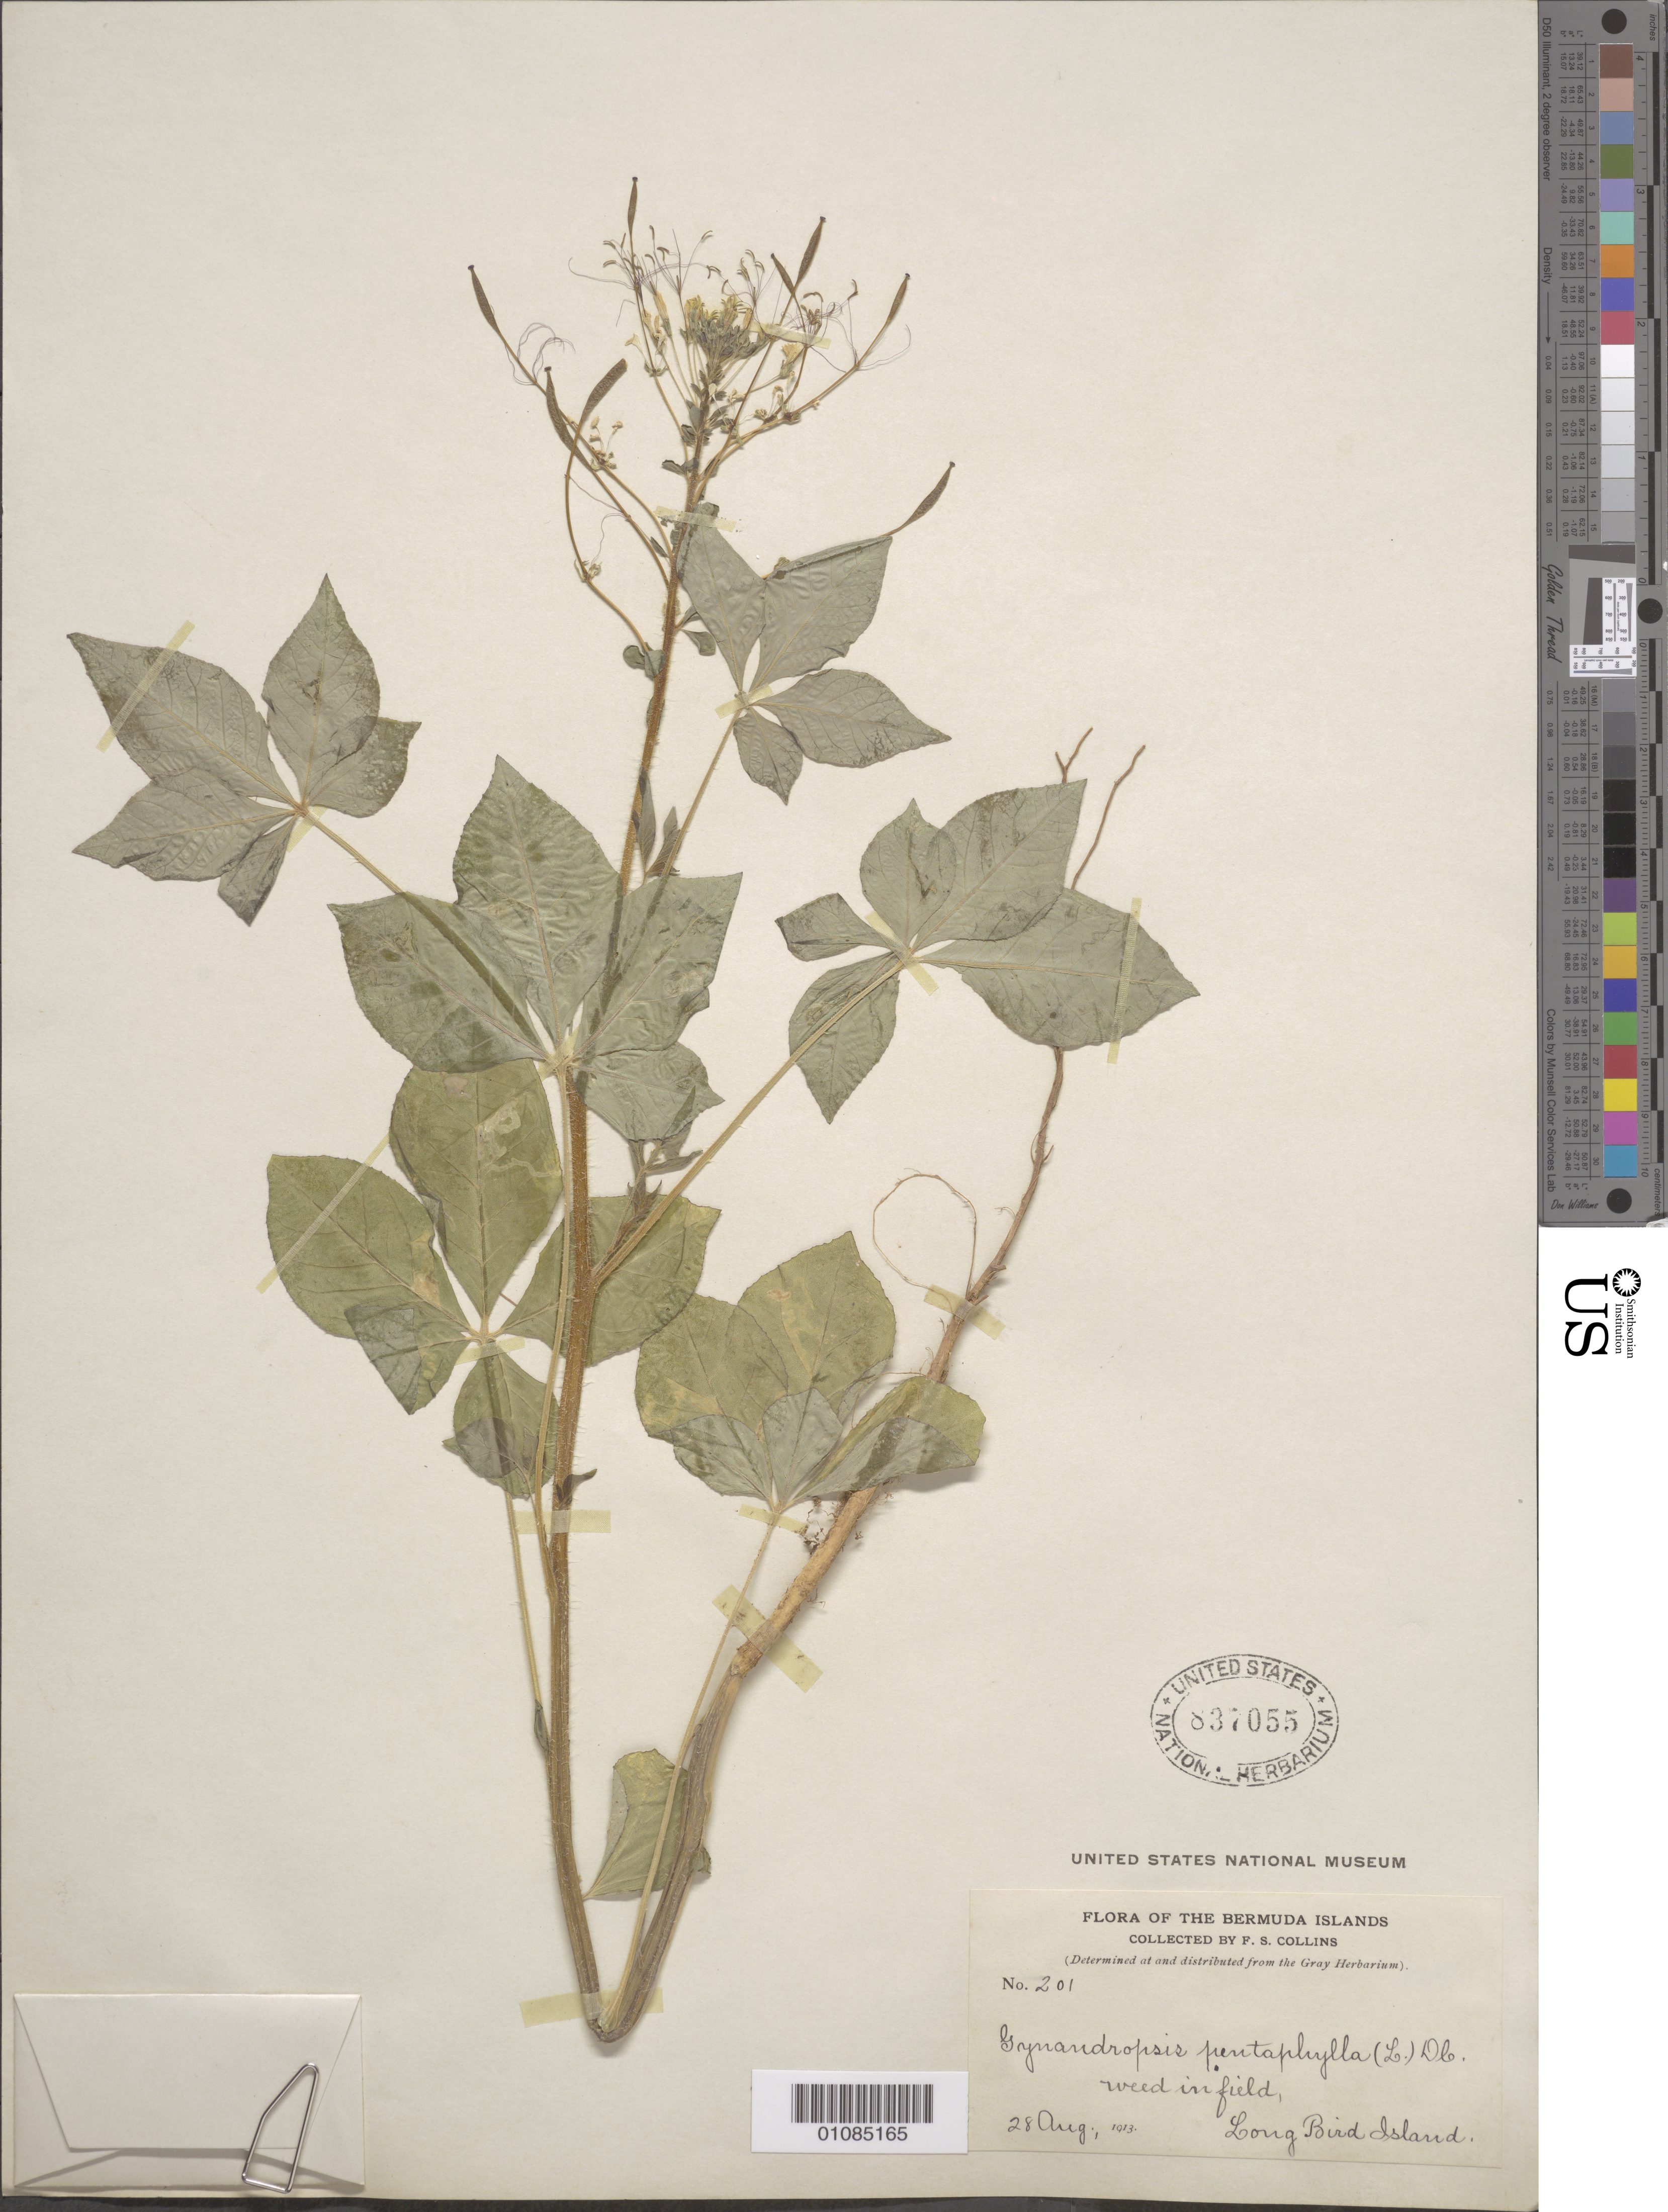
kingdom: Plantae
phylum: Tracheophyta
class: Magnoliopsida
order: Brassicales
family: Cleomaceae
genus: Gynandropsis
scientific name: Gynandropsis gynandra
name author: (L.) Briq.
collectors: F. Collins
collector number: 201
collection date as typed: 28 Aug 1913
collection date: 1913-08-28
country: Bermuda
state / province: St. George's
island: Bermuda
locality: Long Bird Island.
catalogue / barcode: US 837055